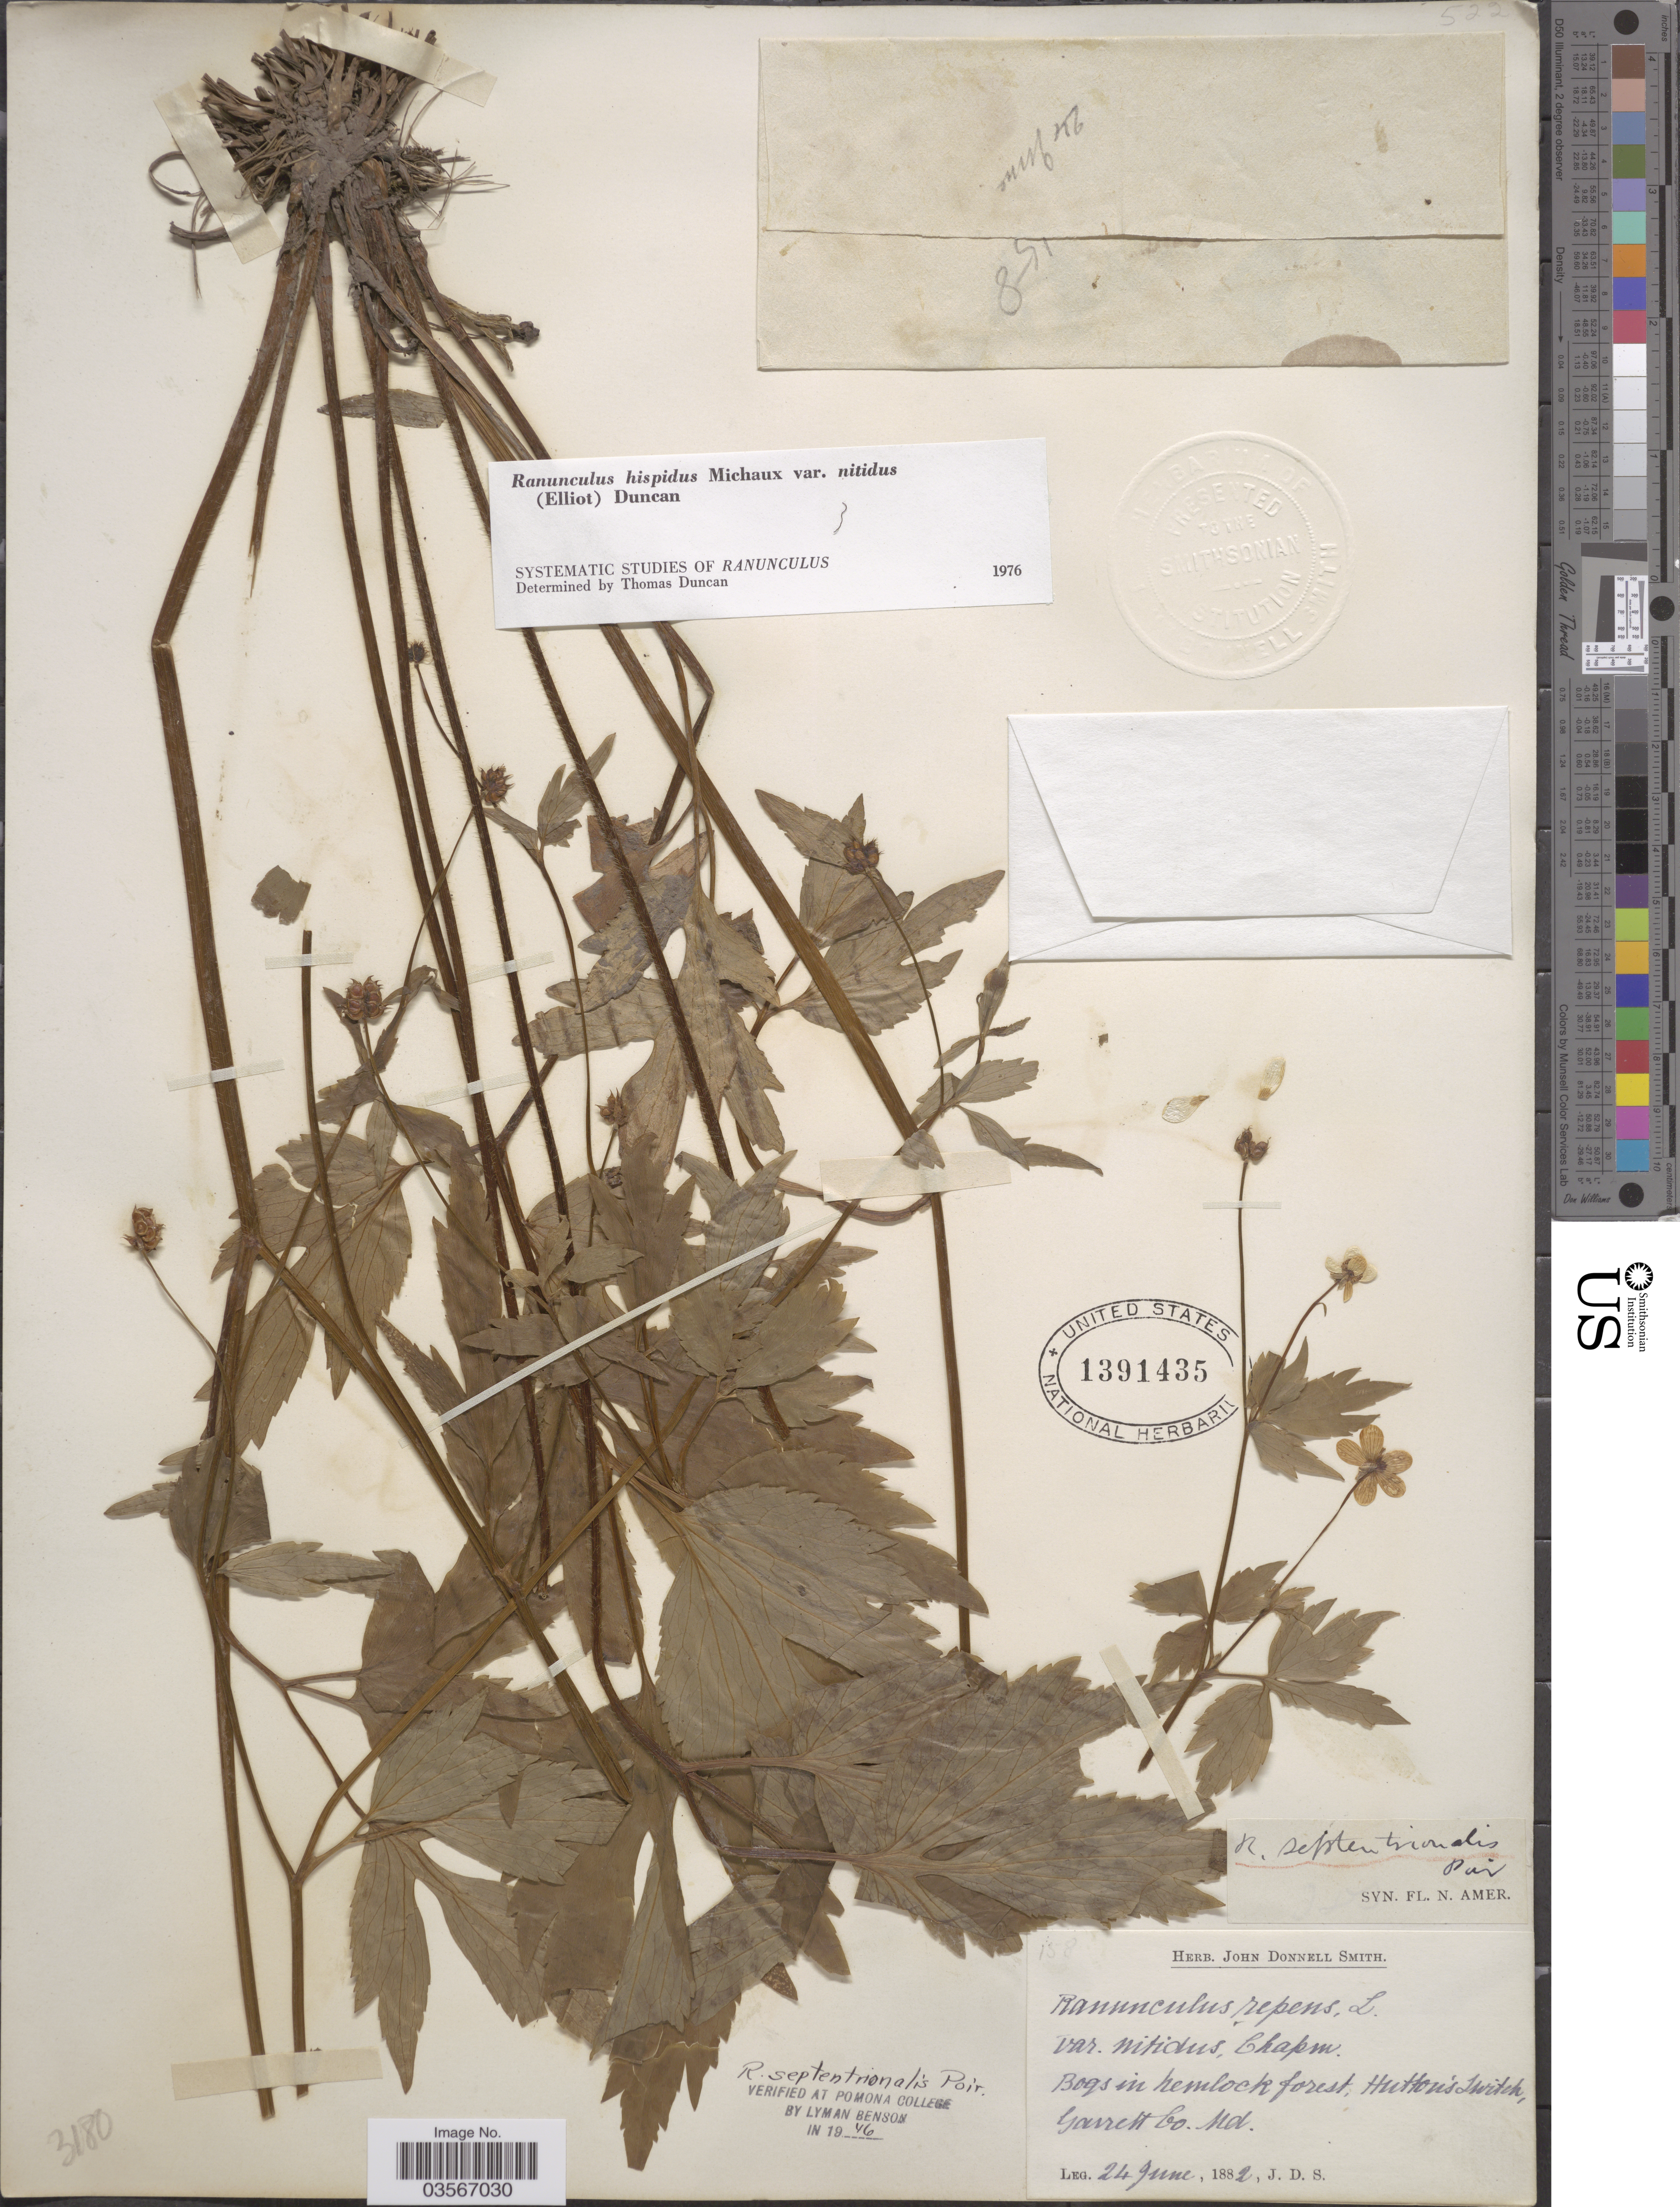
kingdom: Plantae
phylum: Tracheophyta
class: Magnoliopsida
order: Ranunculales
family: Ranunculaceae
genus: Ranunculus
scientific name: Ranunculus hispidus var. nitidus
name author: (Chapm.) T. Duncan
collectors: J. Donnell Smith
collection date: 1882-06-24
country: United States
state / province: Maryland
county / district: Garrett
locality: Bogs in hemlock forest, Hutton's Switch, Garrett Co.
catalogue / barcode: US 1391435